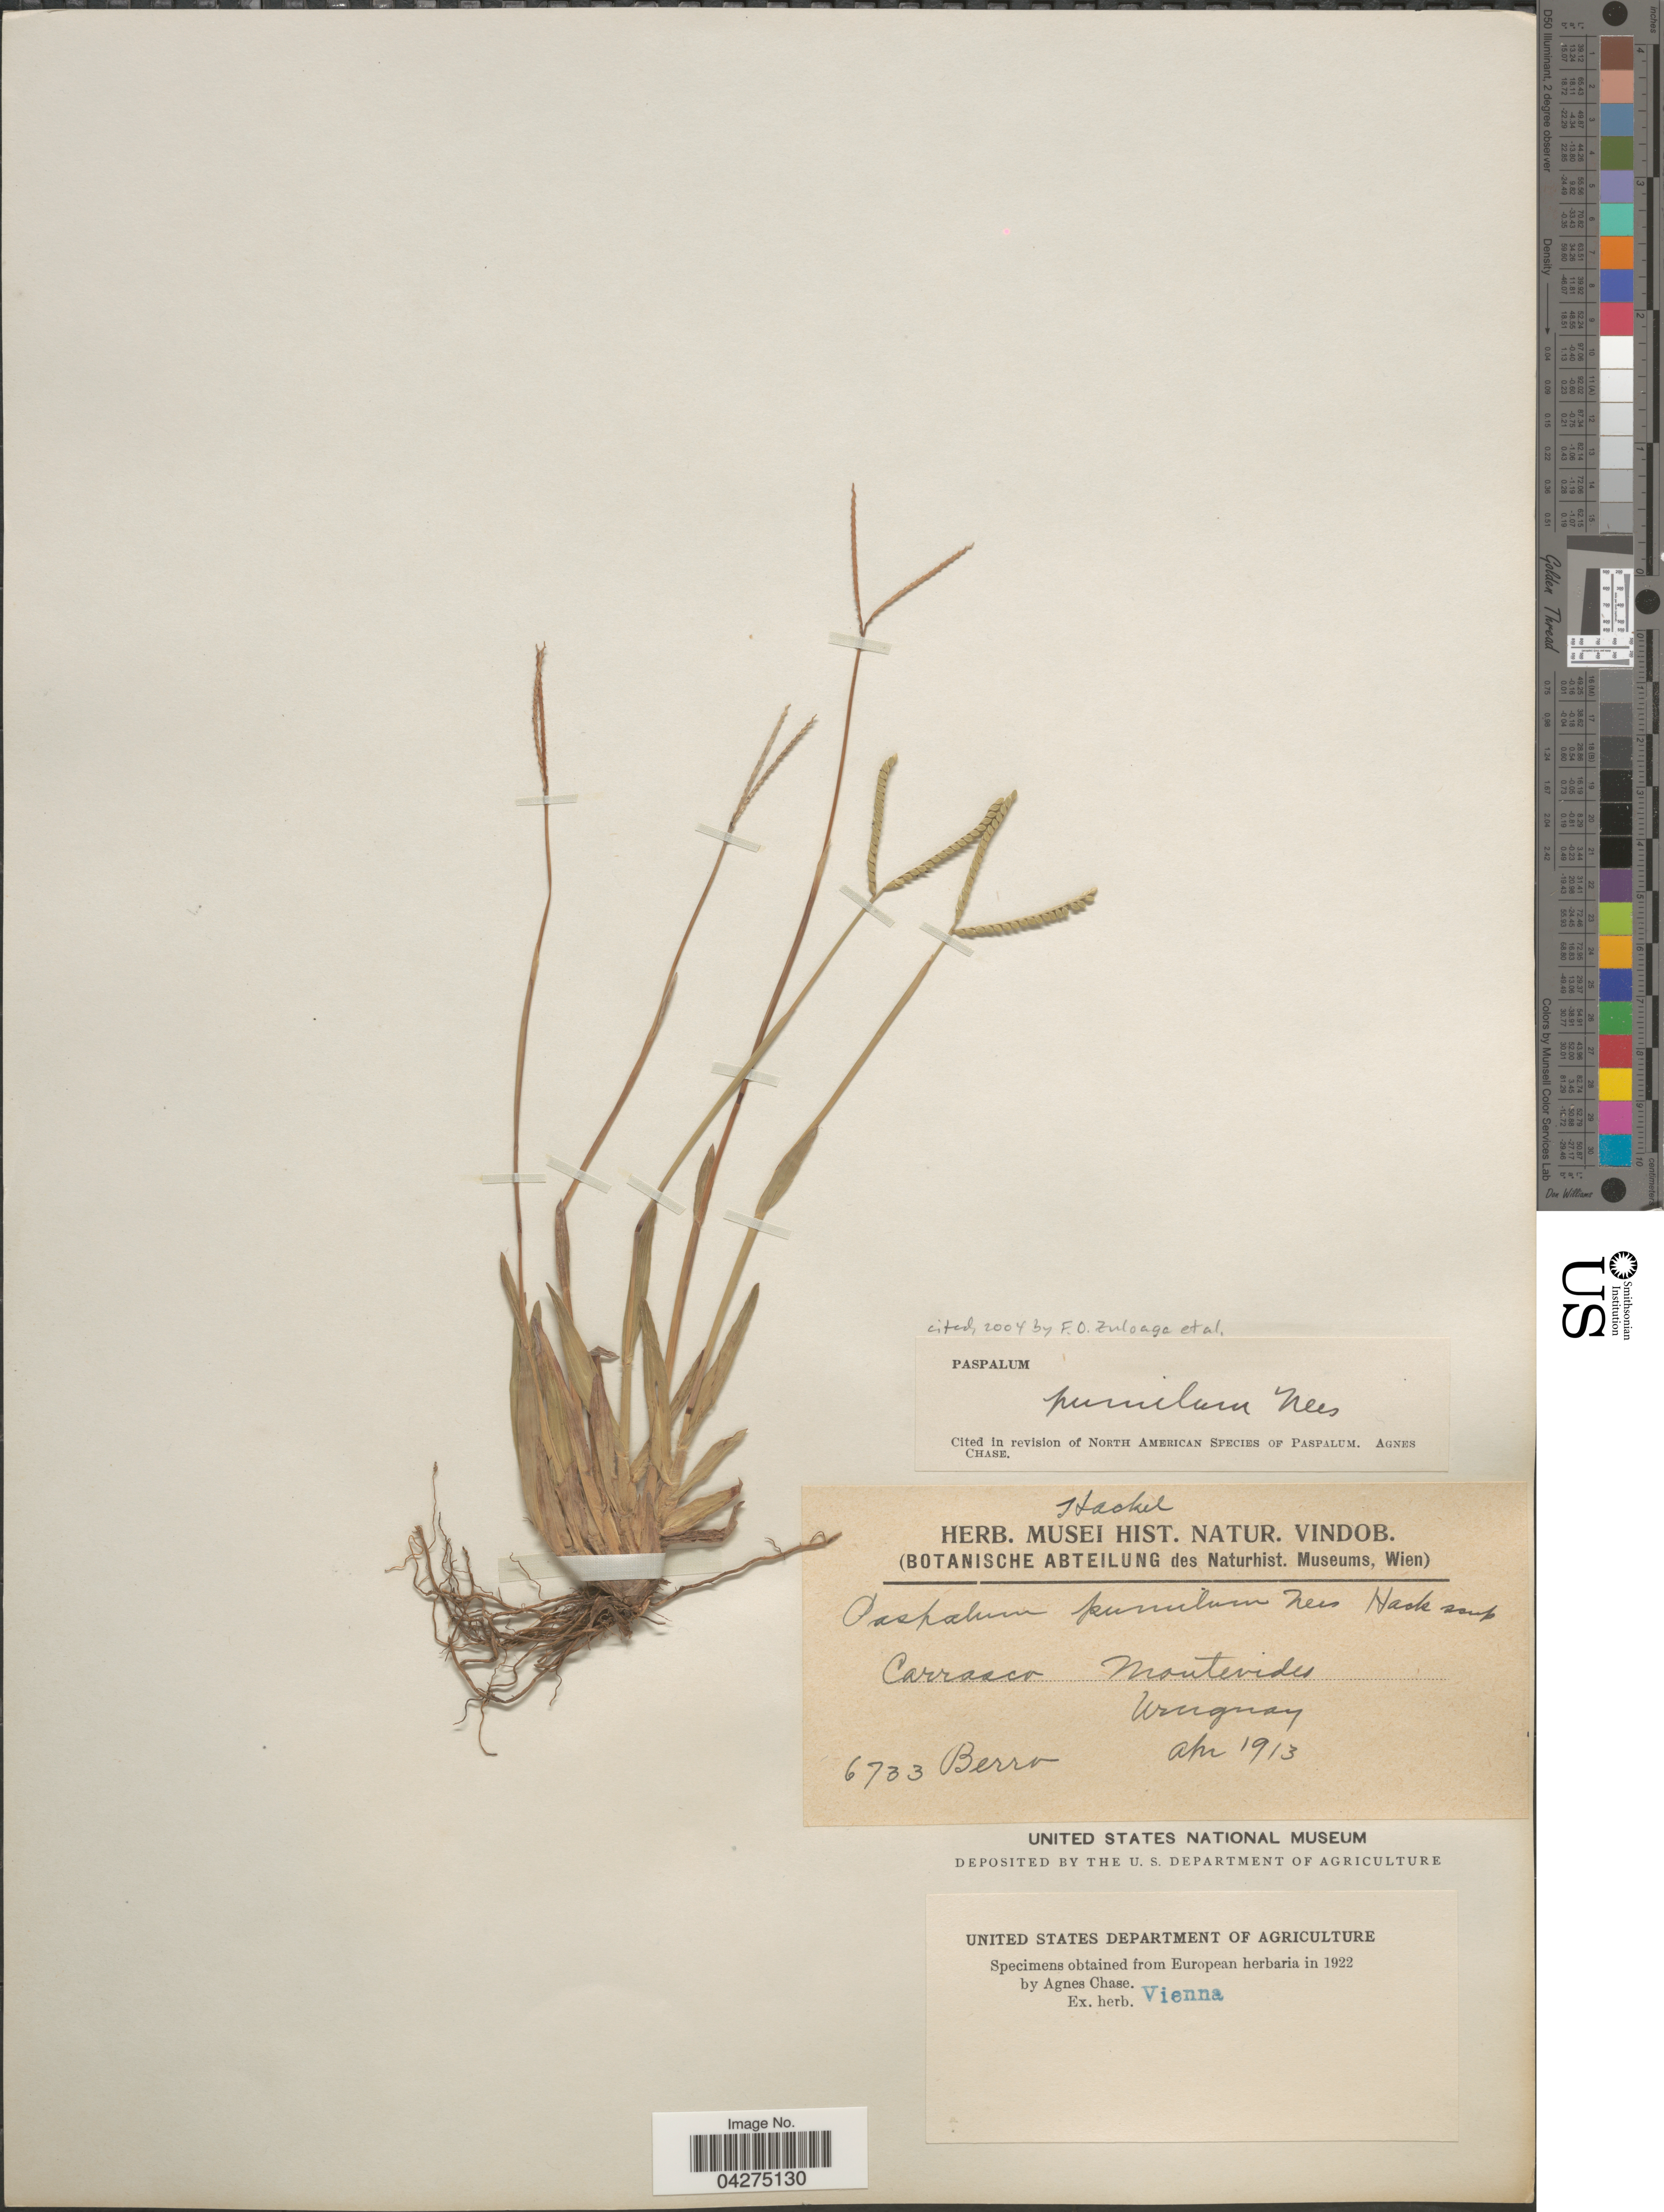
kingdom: Plantae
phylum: Tracheophyta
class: Liliopsida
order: Poales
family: Poaceae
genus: Paspalum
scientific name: Paspalum pumilum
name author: Nees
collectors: Berro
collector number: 6733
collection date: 1913-04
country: Uruguay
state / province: Montevideo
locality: Carrasco.